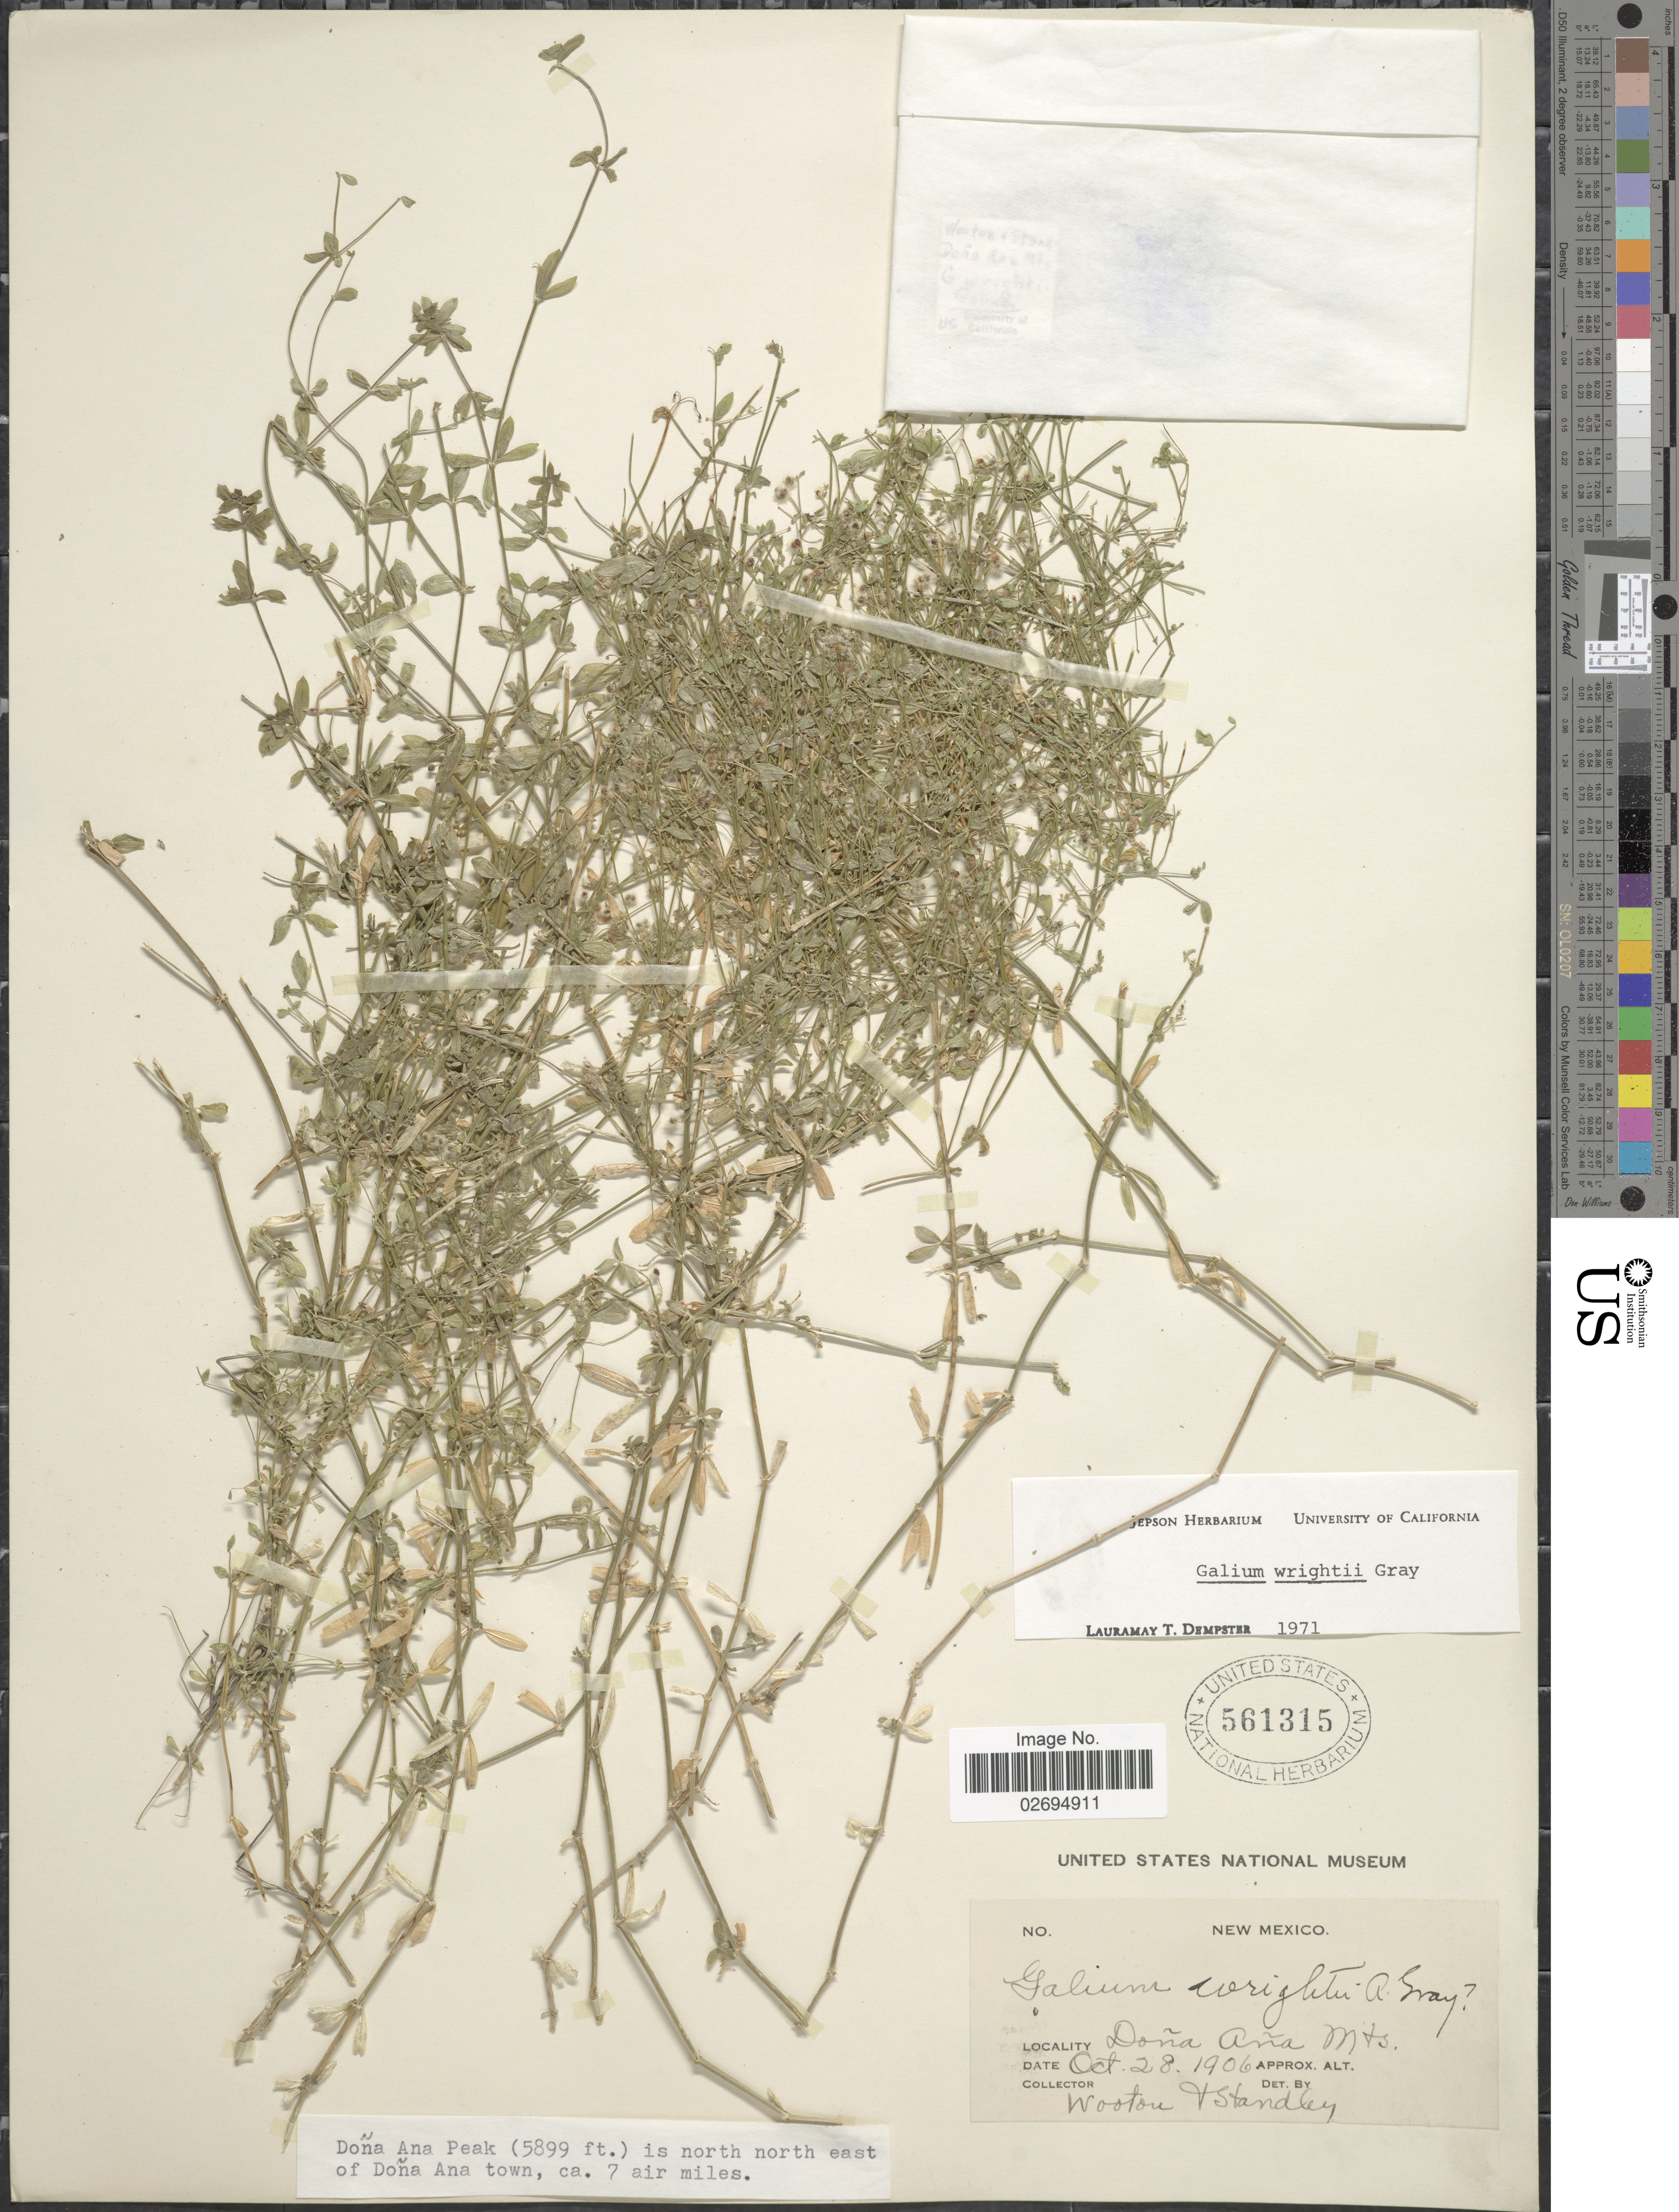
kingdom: Plantae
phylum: Tracheophyta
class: Magnoliopsida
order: Gentianales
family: Rubiaceae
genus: Galium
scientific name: Galium wrightii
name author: A. Gray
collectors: E. O. Wooton & P. C. Standley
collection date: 1906-10-28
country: United States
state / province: New Mexico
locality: Doña Ana Mts, Doña Ana Peak is north north east of Doña Ana town, ca 7 air miles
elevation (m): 1798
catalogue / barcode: US 561315